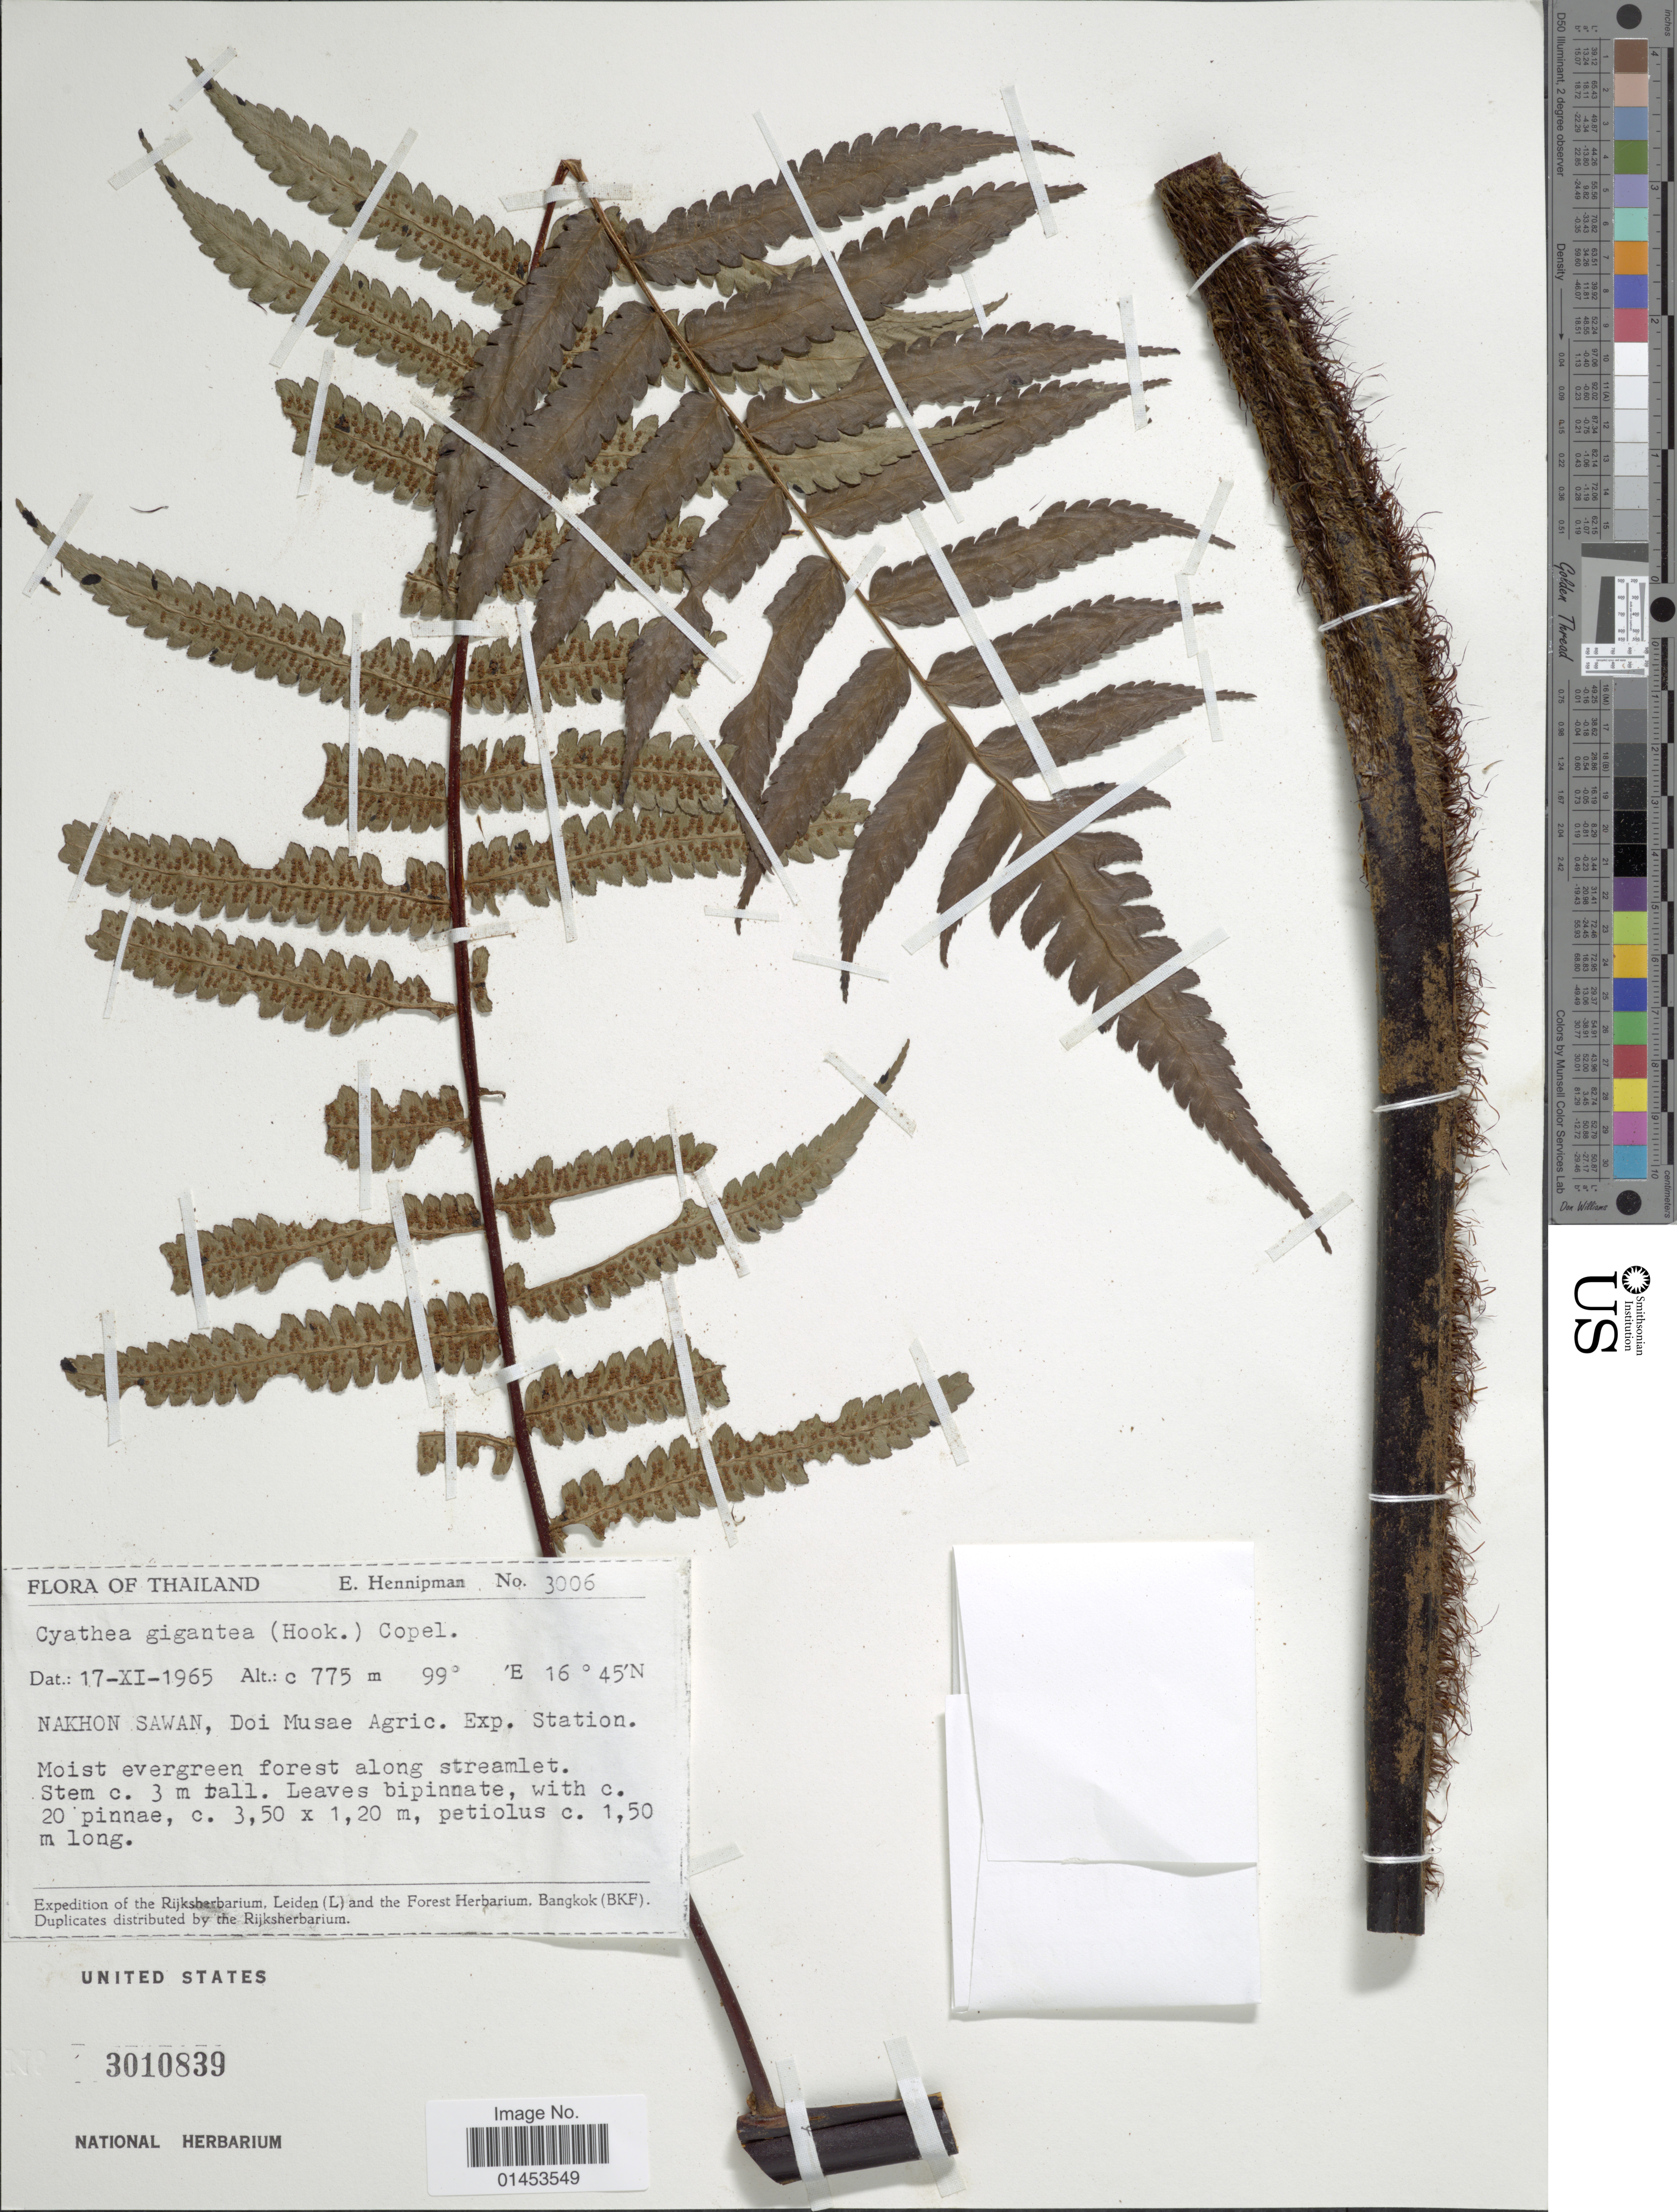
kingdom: Plantae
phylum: Tracheophyta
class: Polypodiopsida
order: Cyatheales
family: Cyatheaceae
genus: Cyathea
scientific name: Cyathea gigantea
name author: (Wall. ex Hook.) Holttum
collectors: E. Hennipman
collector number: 3006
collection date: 1965-11-17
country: Thailand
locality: Nakhon Sawan, Doi Musae Agric. Exp. Station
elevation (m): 775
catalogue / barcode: US 3010839